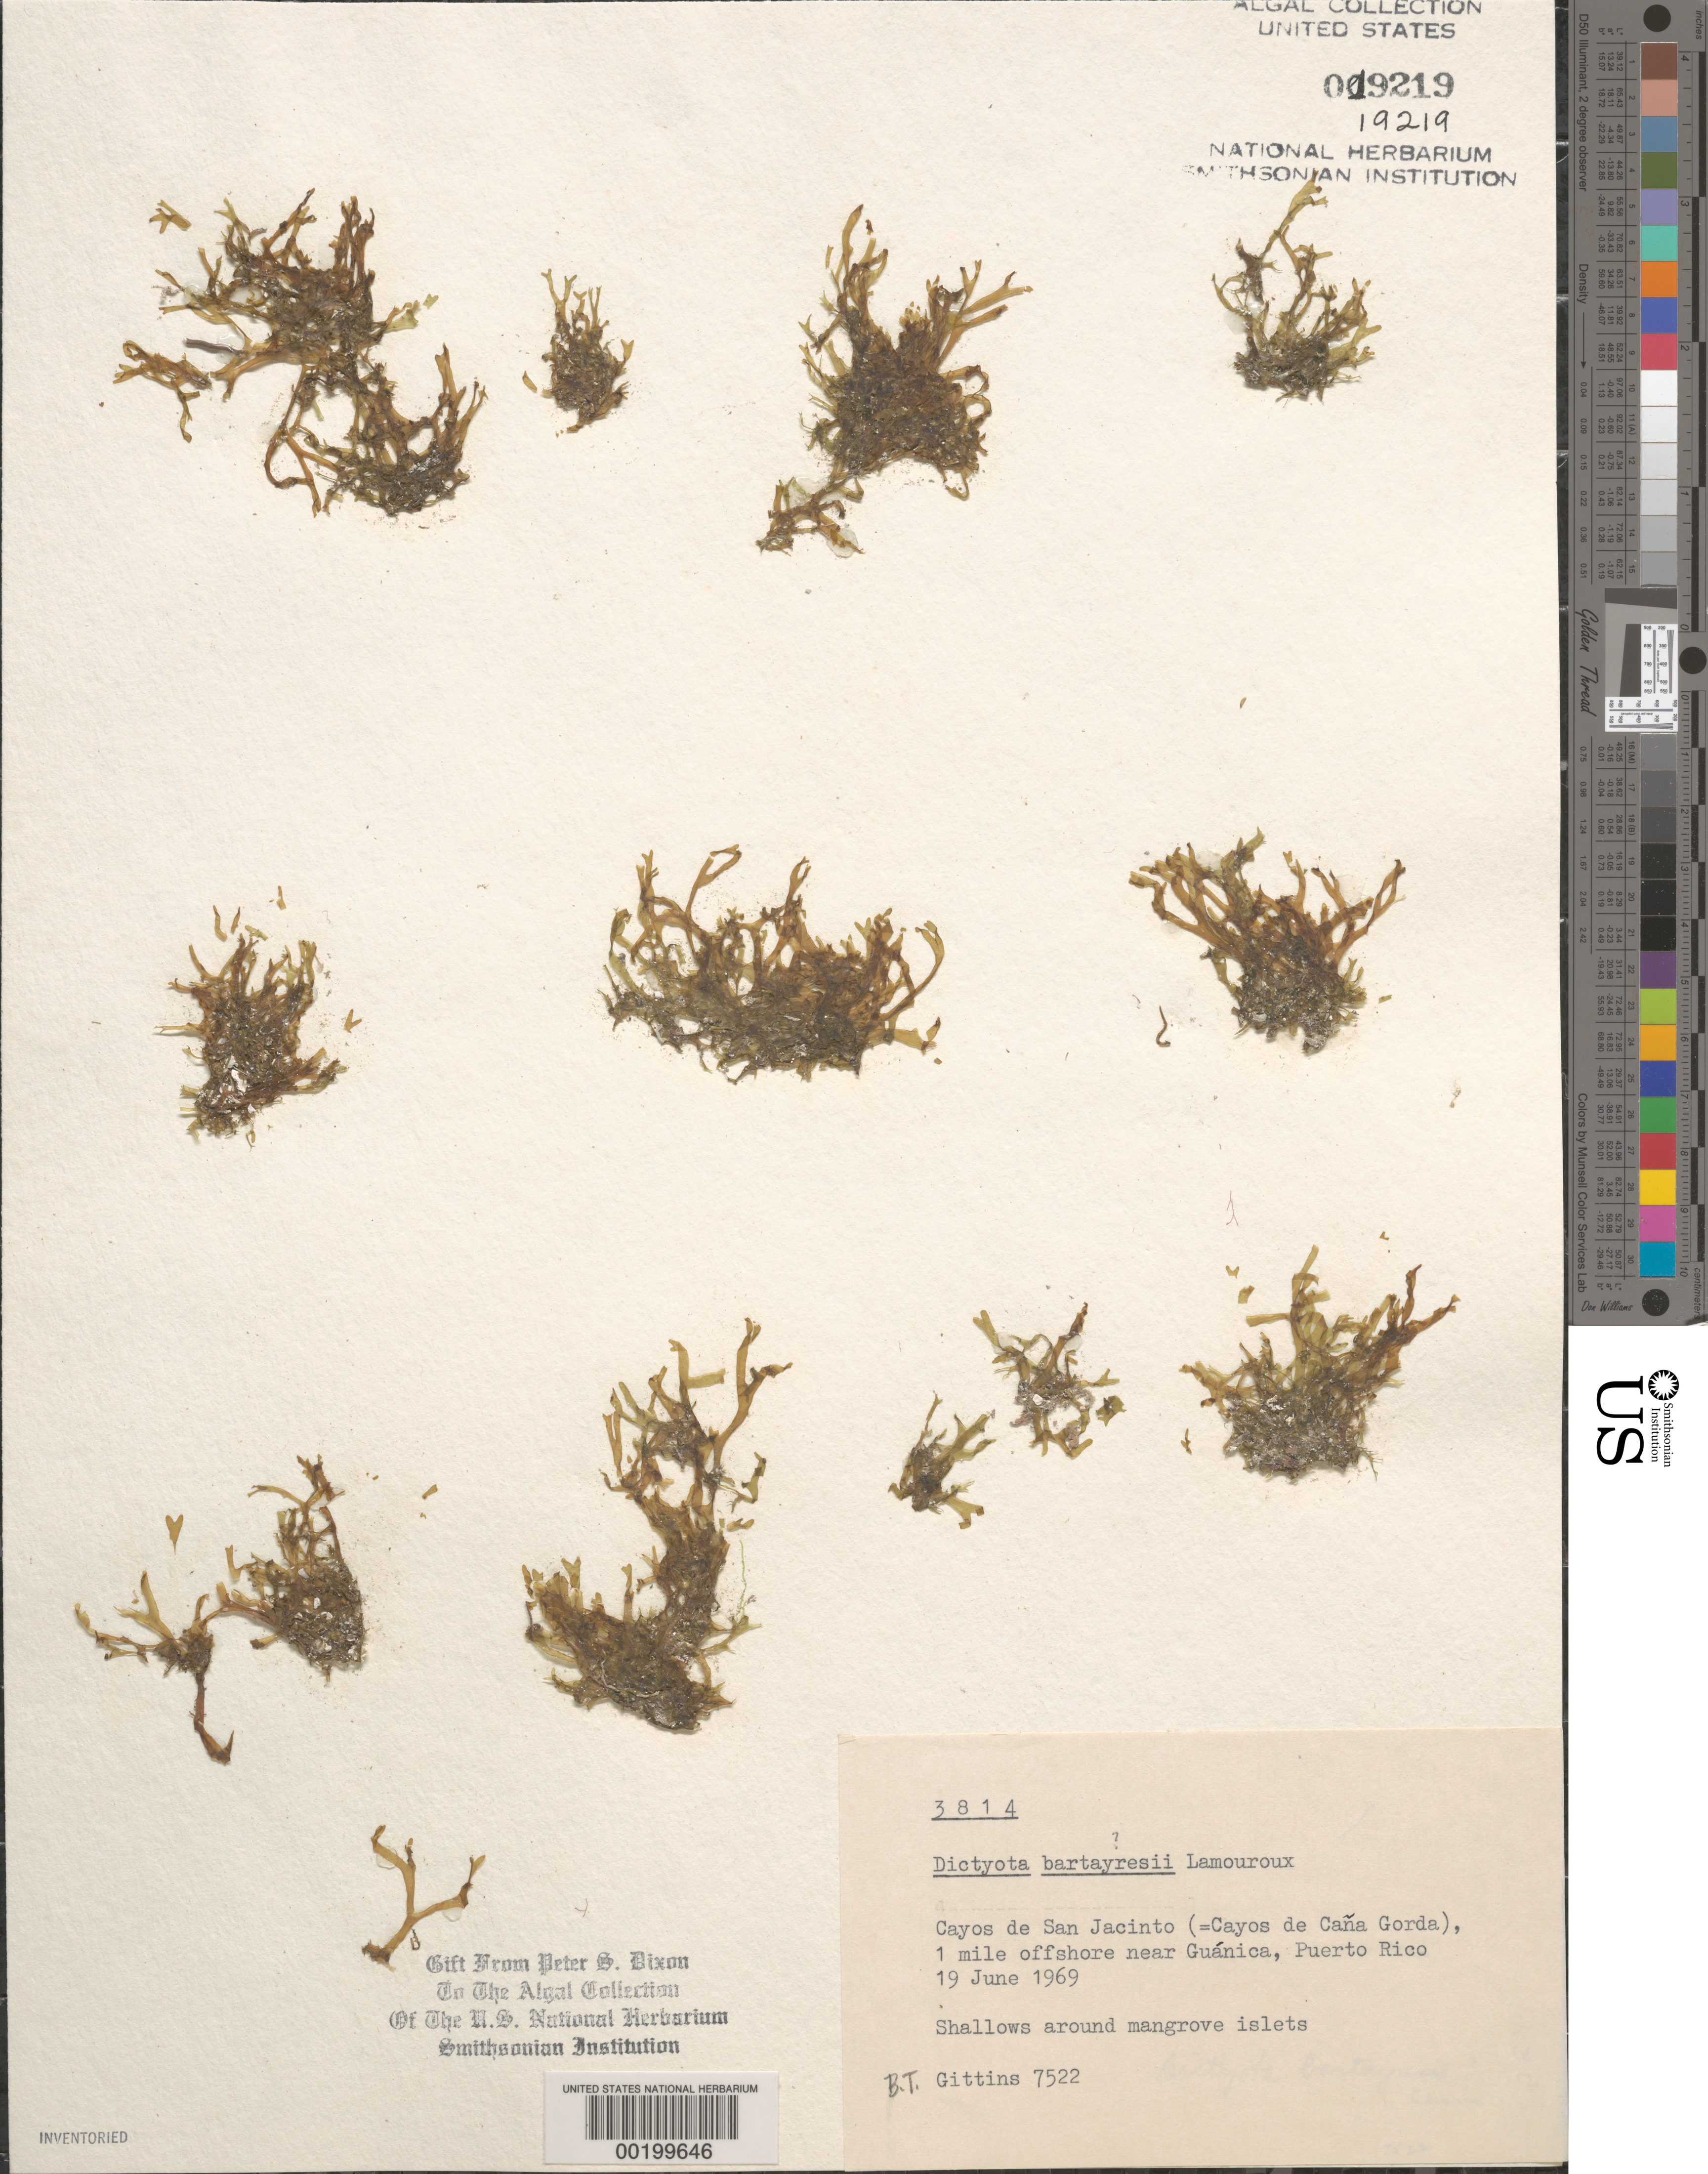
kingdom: Chromista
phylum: Ochrophyta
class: Phaeophyceae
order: Dictyotales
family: Dictyotaceae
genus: Dictyota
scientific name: Dictyota bartayresiana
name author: J.V.Lamouroux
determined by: Dixon, P. S.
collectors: B. Gittins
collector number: BTG 7522 & PSD 3814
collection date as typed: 19 Jun 1969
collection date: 1969-06-19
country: Puerto Rico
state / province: Guanica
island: Cayos de San Jacinto (Cayos de Cana Gorda)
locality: Near Guanica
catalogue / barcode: US 19219